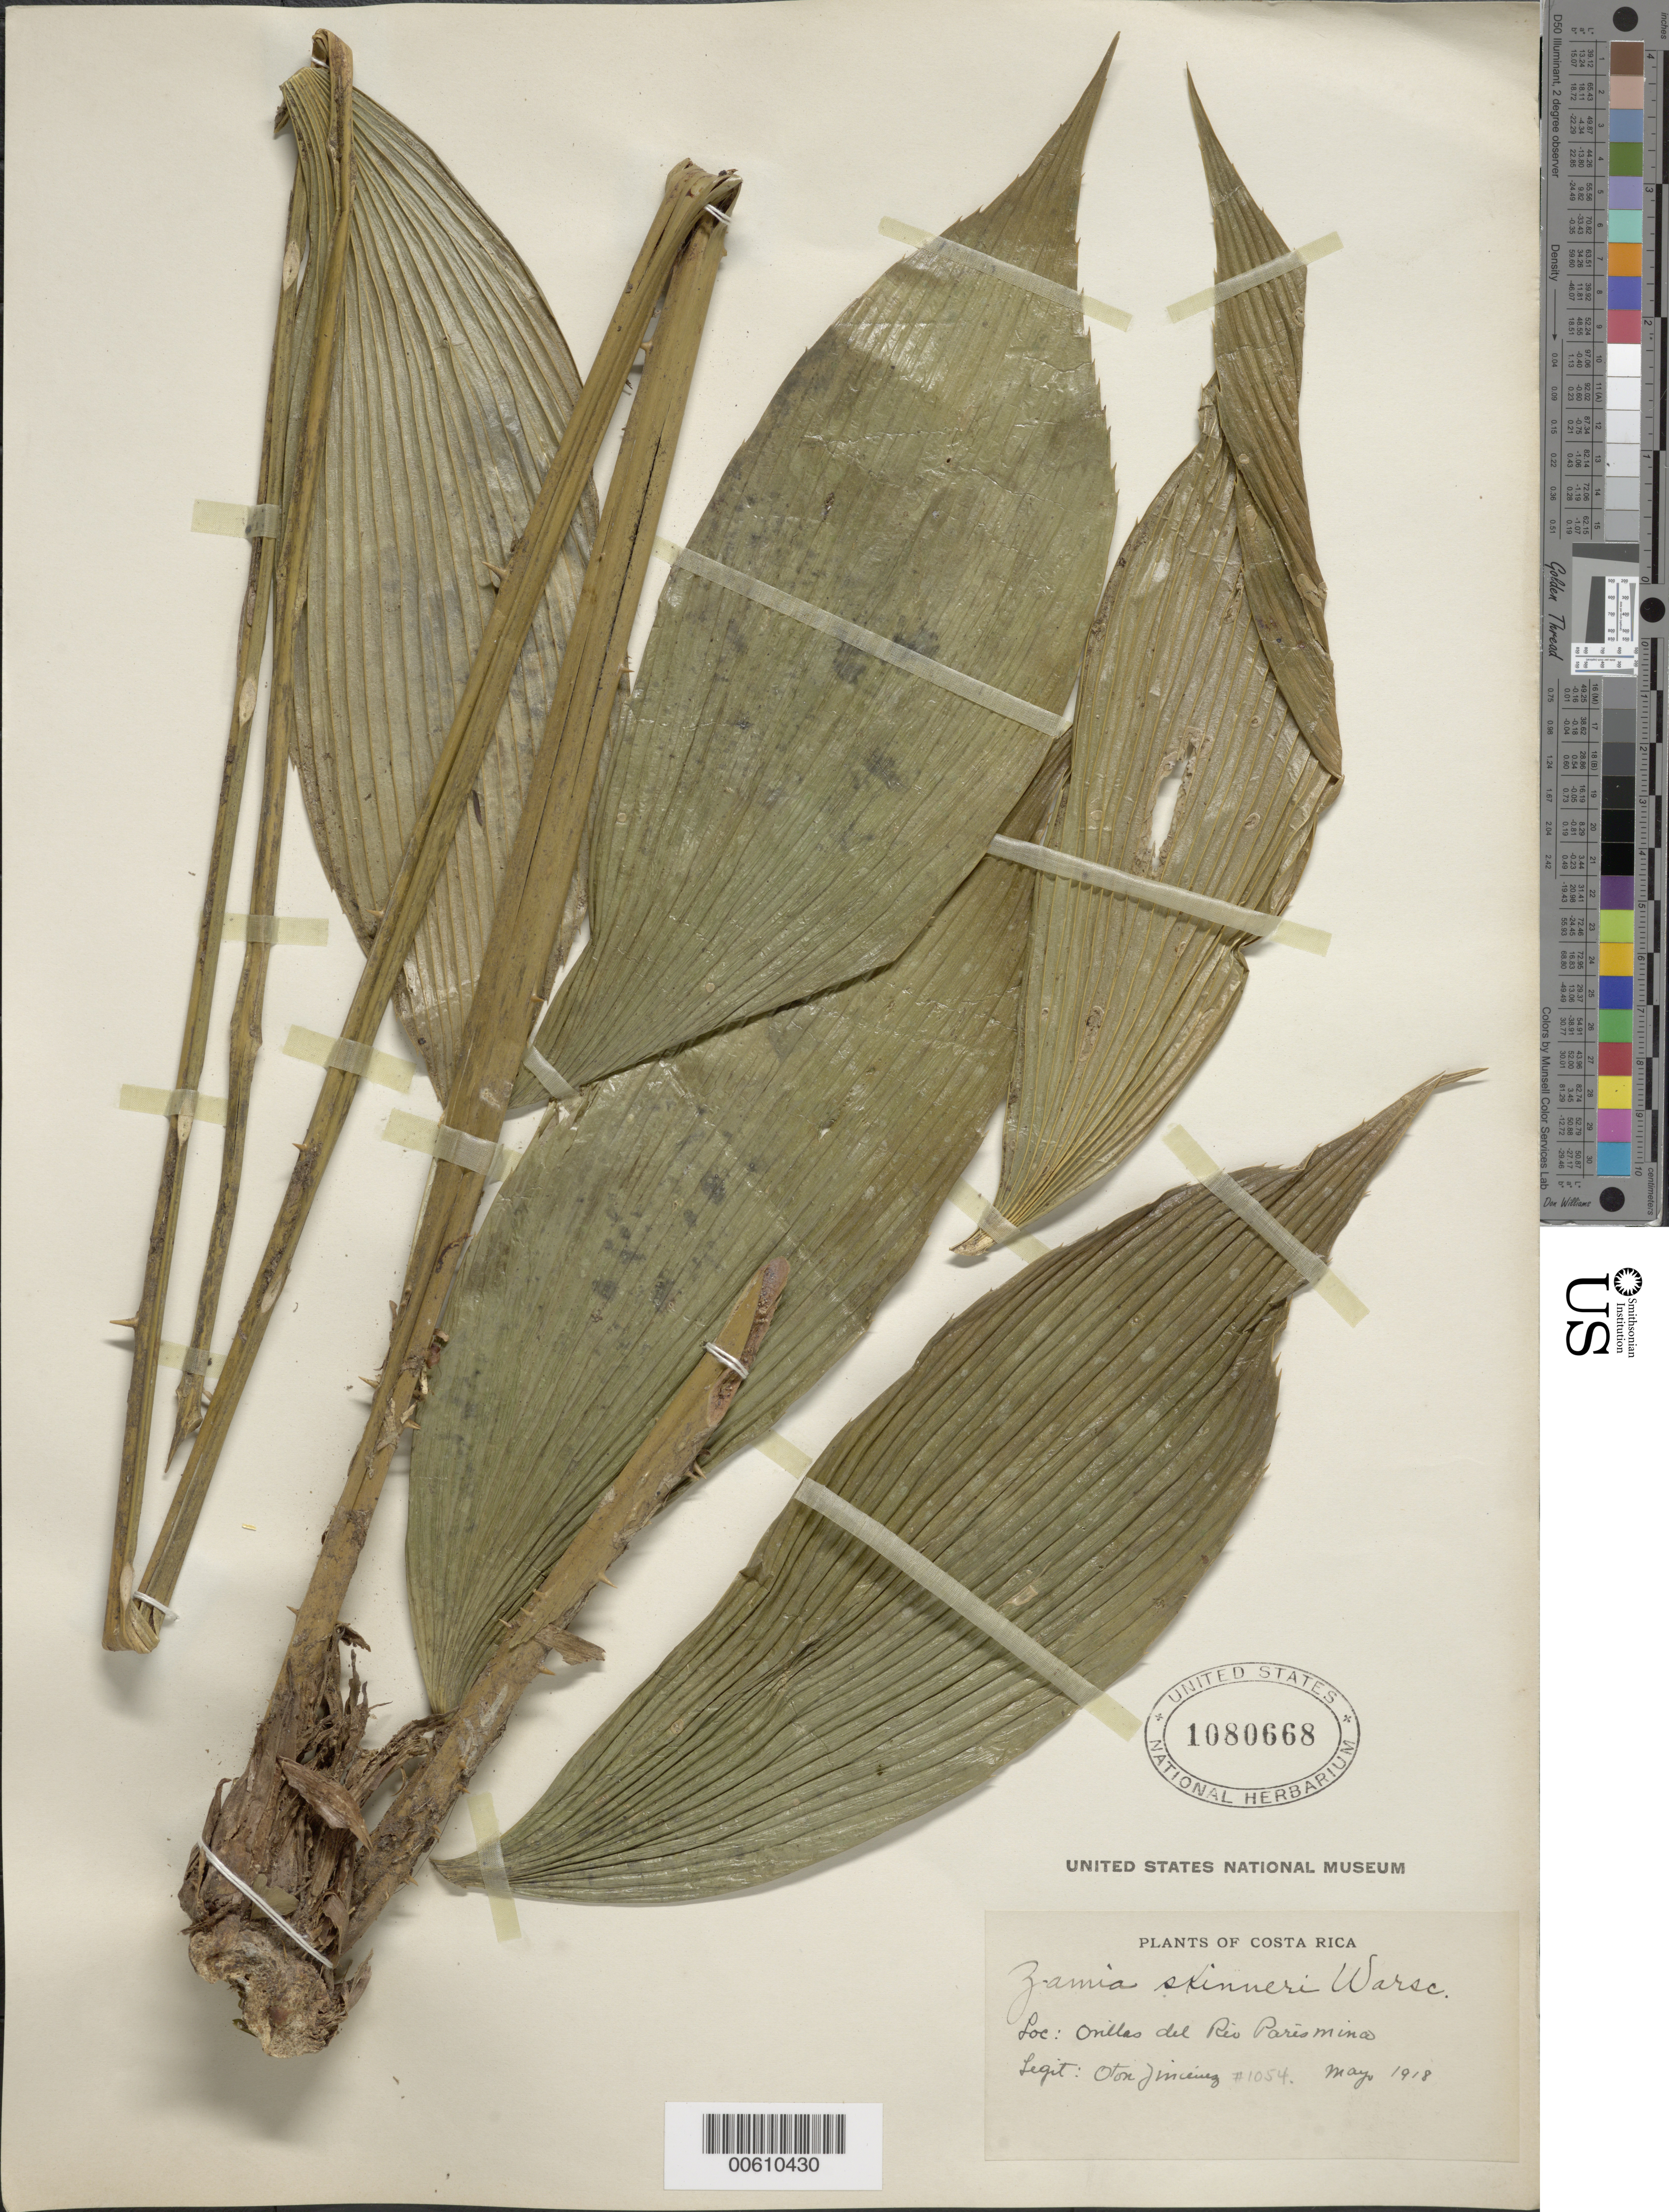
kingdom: Plantae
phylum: Tracheophyta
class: Cycadopsida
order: Cycadales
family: Zamiaceae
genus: Zamia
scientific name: Zamia skinneri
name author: Warsz.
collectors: O. Jiménez L.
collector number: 1054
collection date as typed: May 1918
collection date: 1918-05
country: Costa Rica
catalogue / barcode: US 1080668